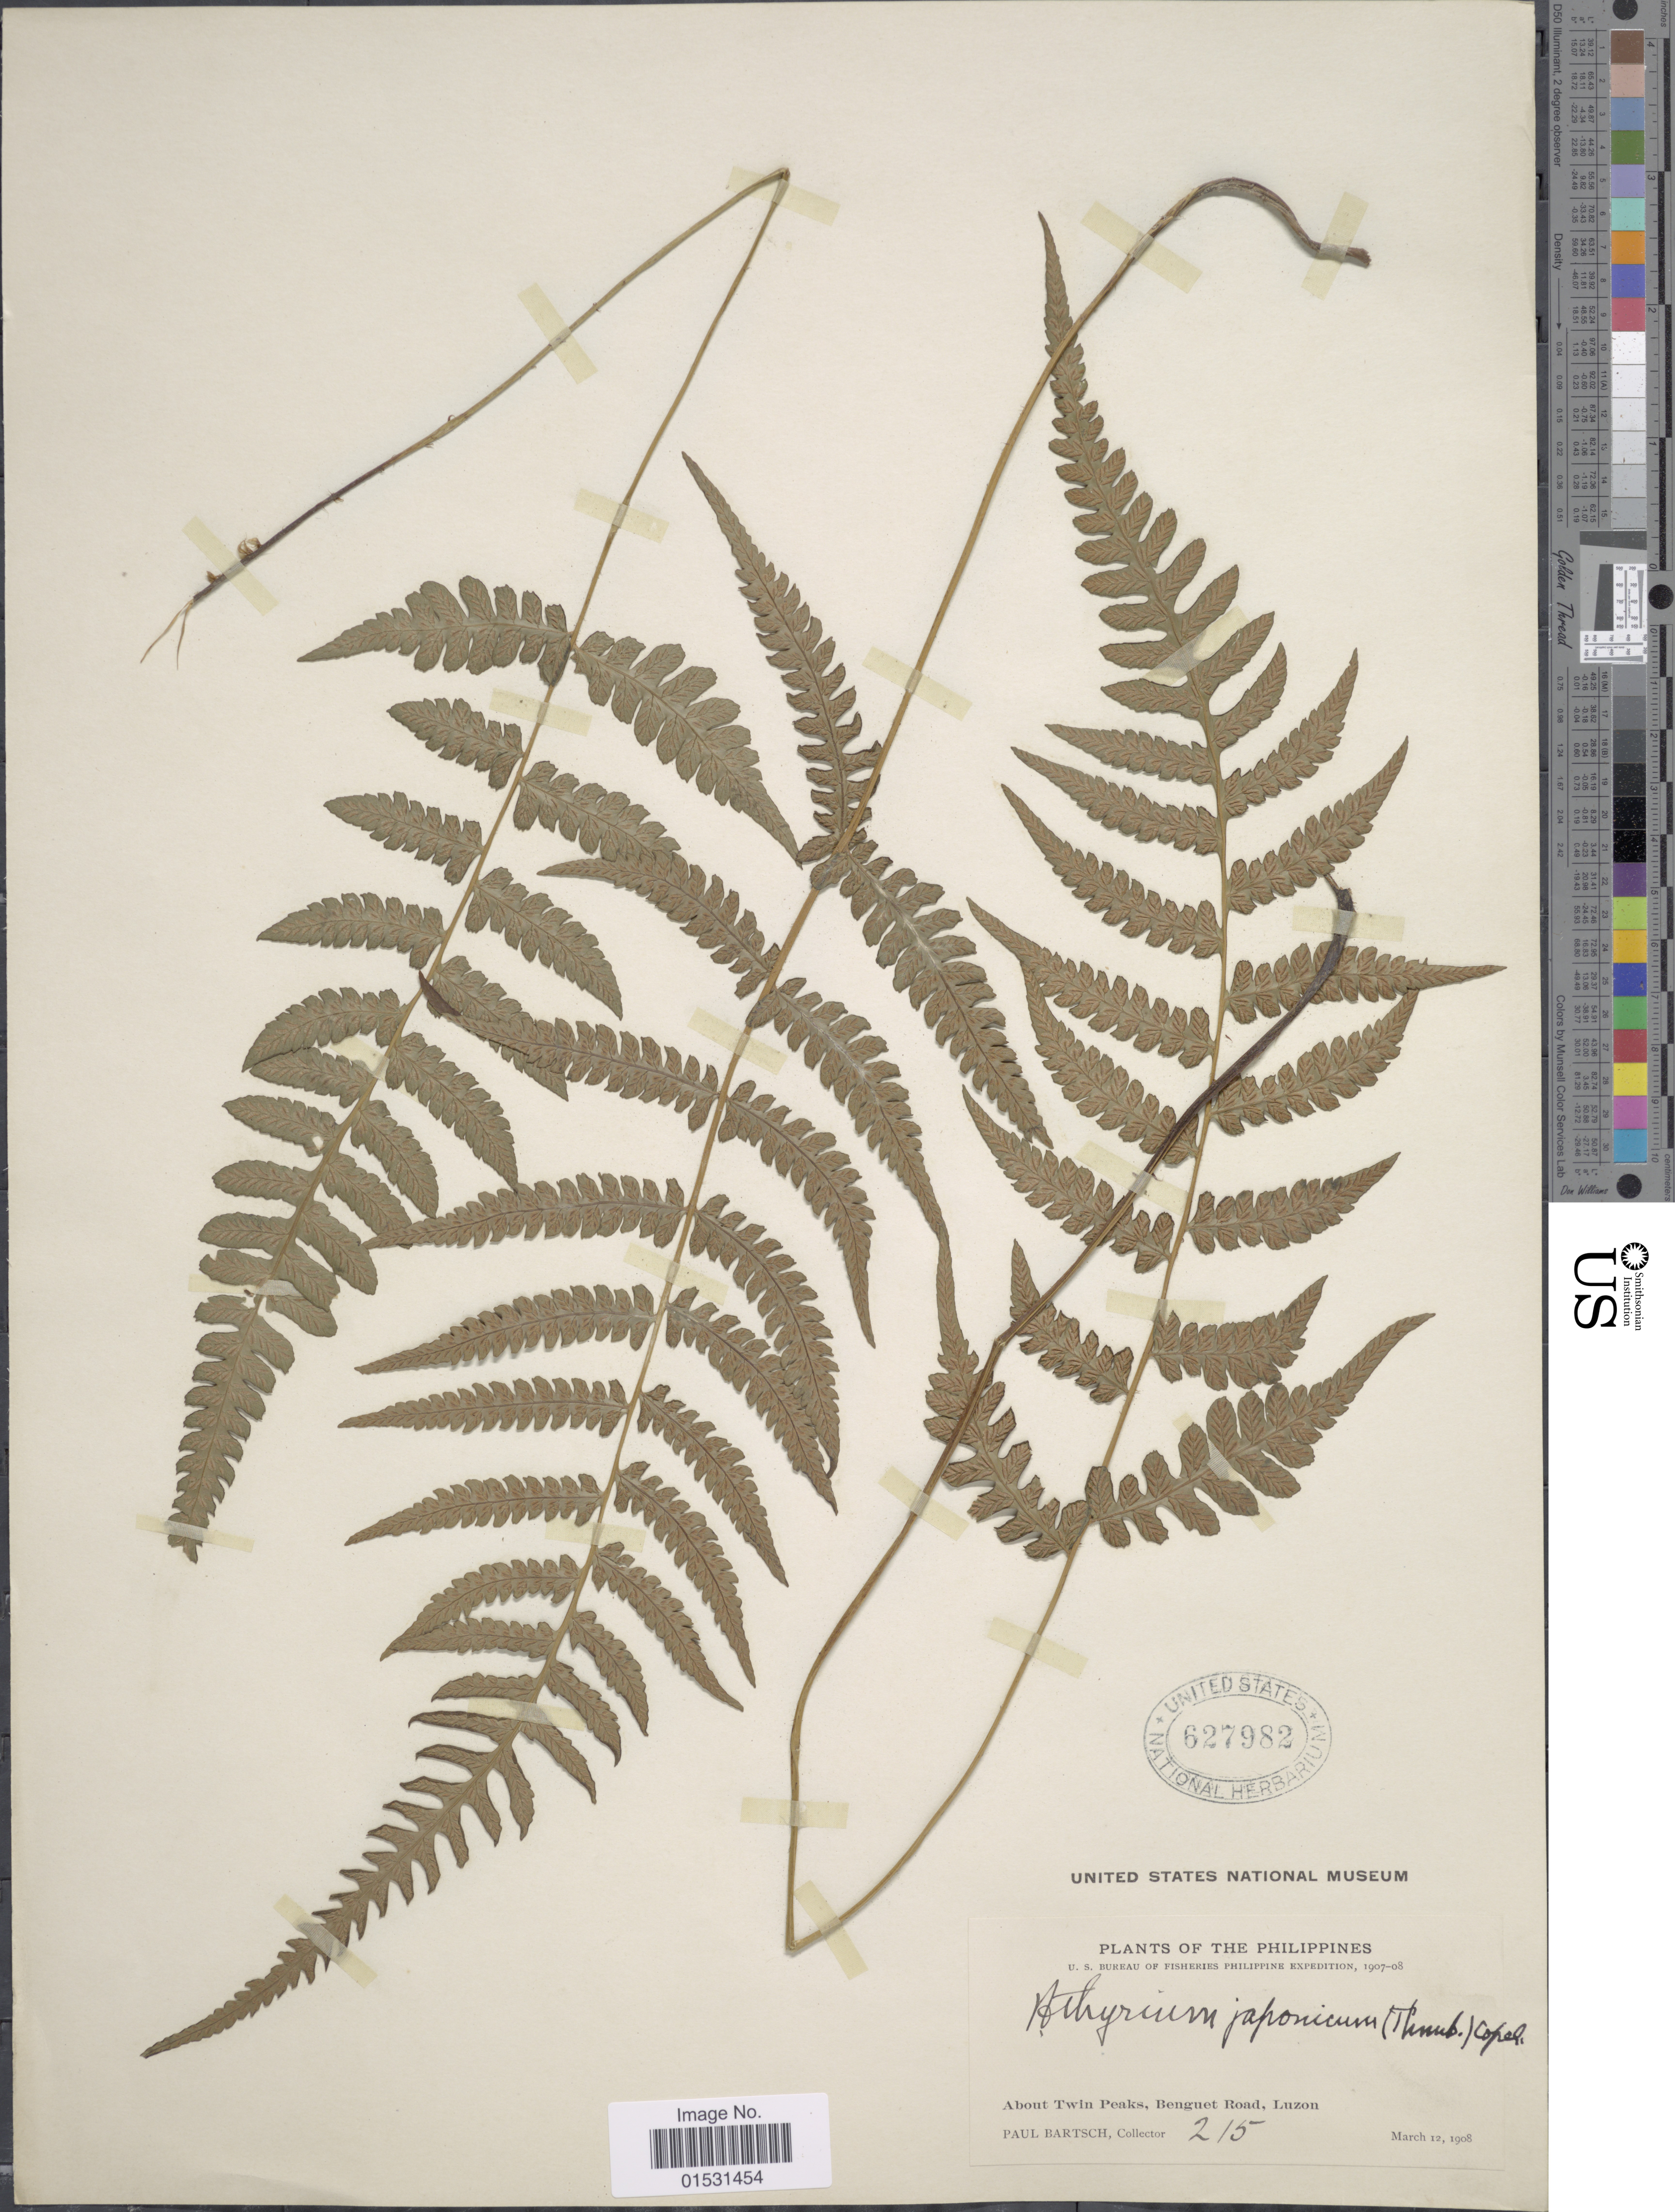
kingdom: Plantae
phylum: Tracheophyta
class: Polypodiopsida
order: Polypodiales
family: Athyriaceae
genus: Athyrium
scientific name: Athyrium japonicum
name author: (Thunb.) Copel.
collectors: P. Bartsch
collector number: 215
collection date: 1908-03-12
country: Philippines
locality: About Twin Peaks, Benguet Road, Luzon.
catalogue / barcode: US 627982